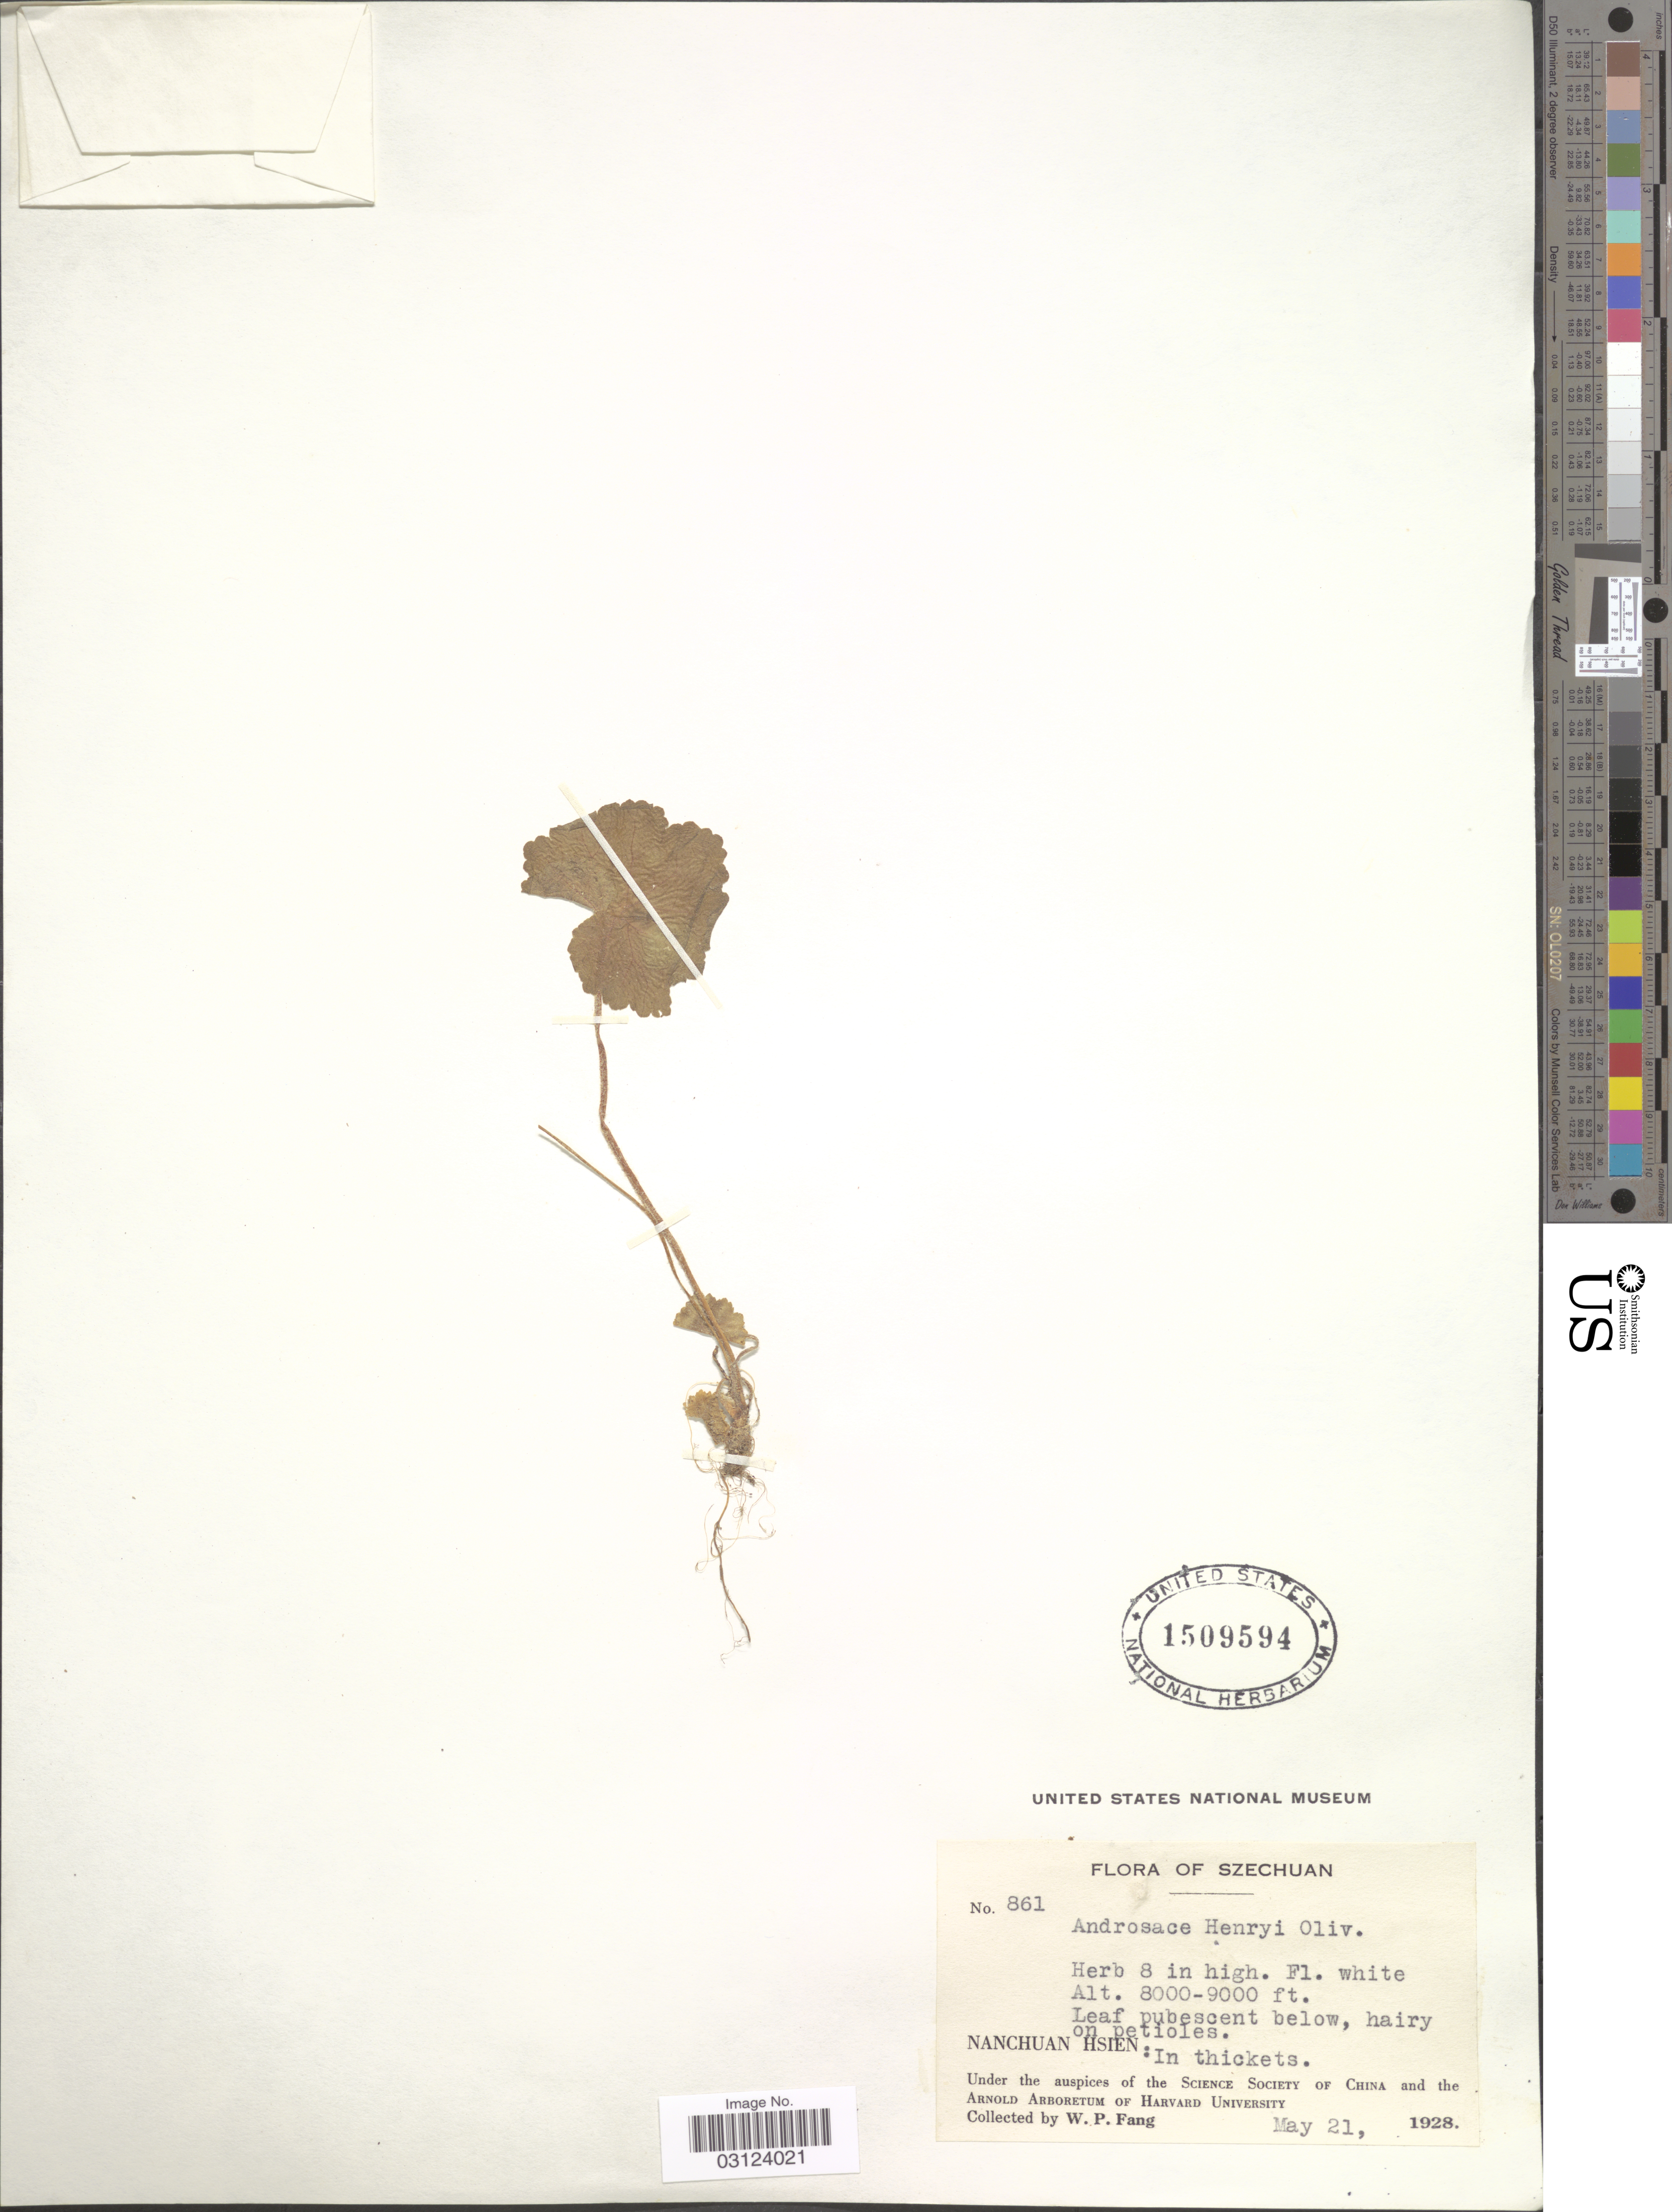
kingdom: Plantae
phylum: Tracheophyta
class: Magnoliopsida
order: Ericales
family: Primulaceae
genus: Androsace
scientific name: Androsace henryi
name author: Oliv.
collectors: W. P. Fang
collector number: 861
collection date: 1928-05-21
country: China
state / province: Sichuan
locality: Szechuan, Nanchuan Hsien.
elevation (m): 2438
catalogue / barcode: US 1509594